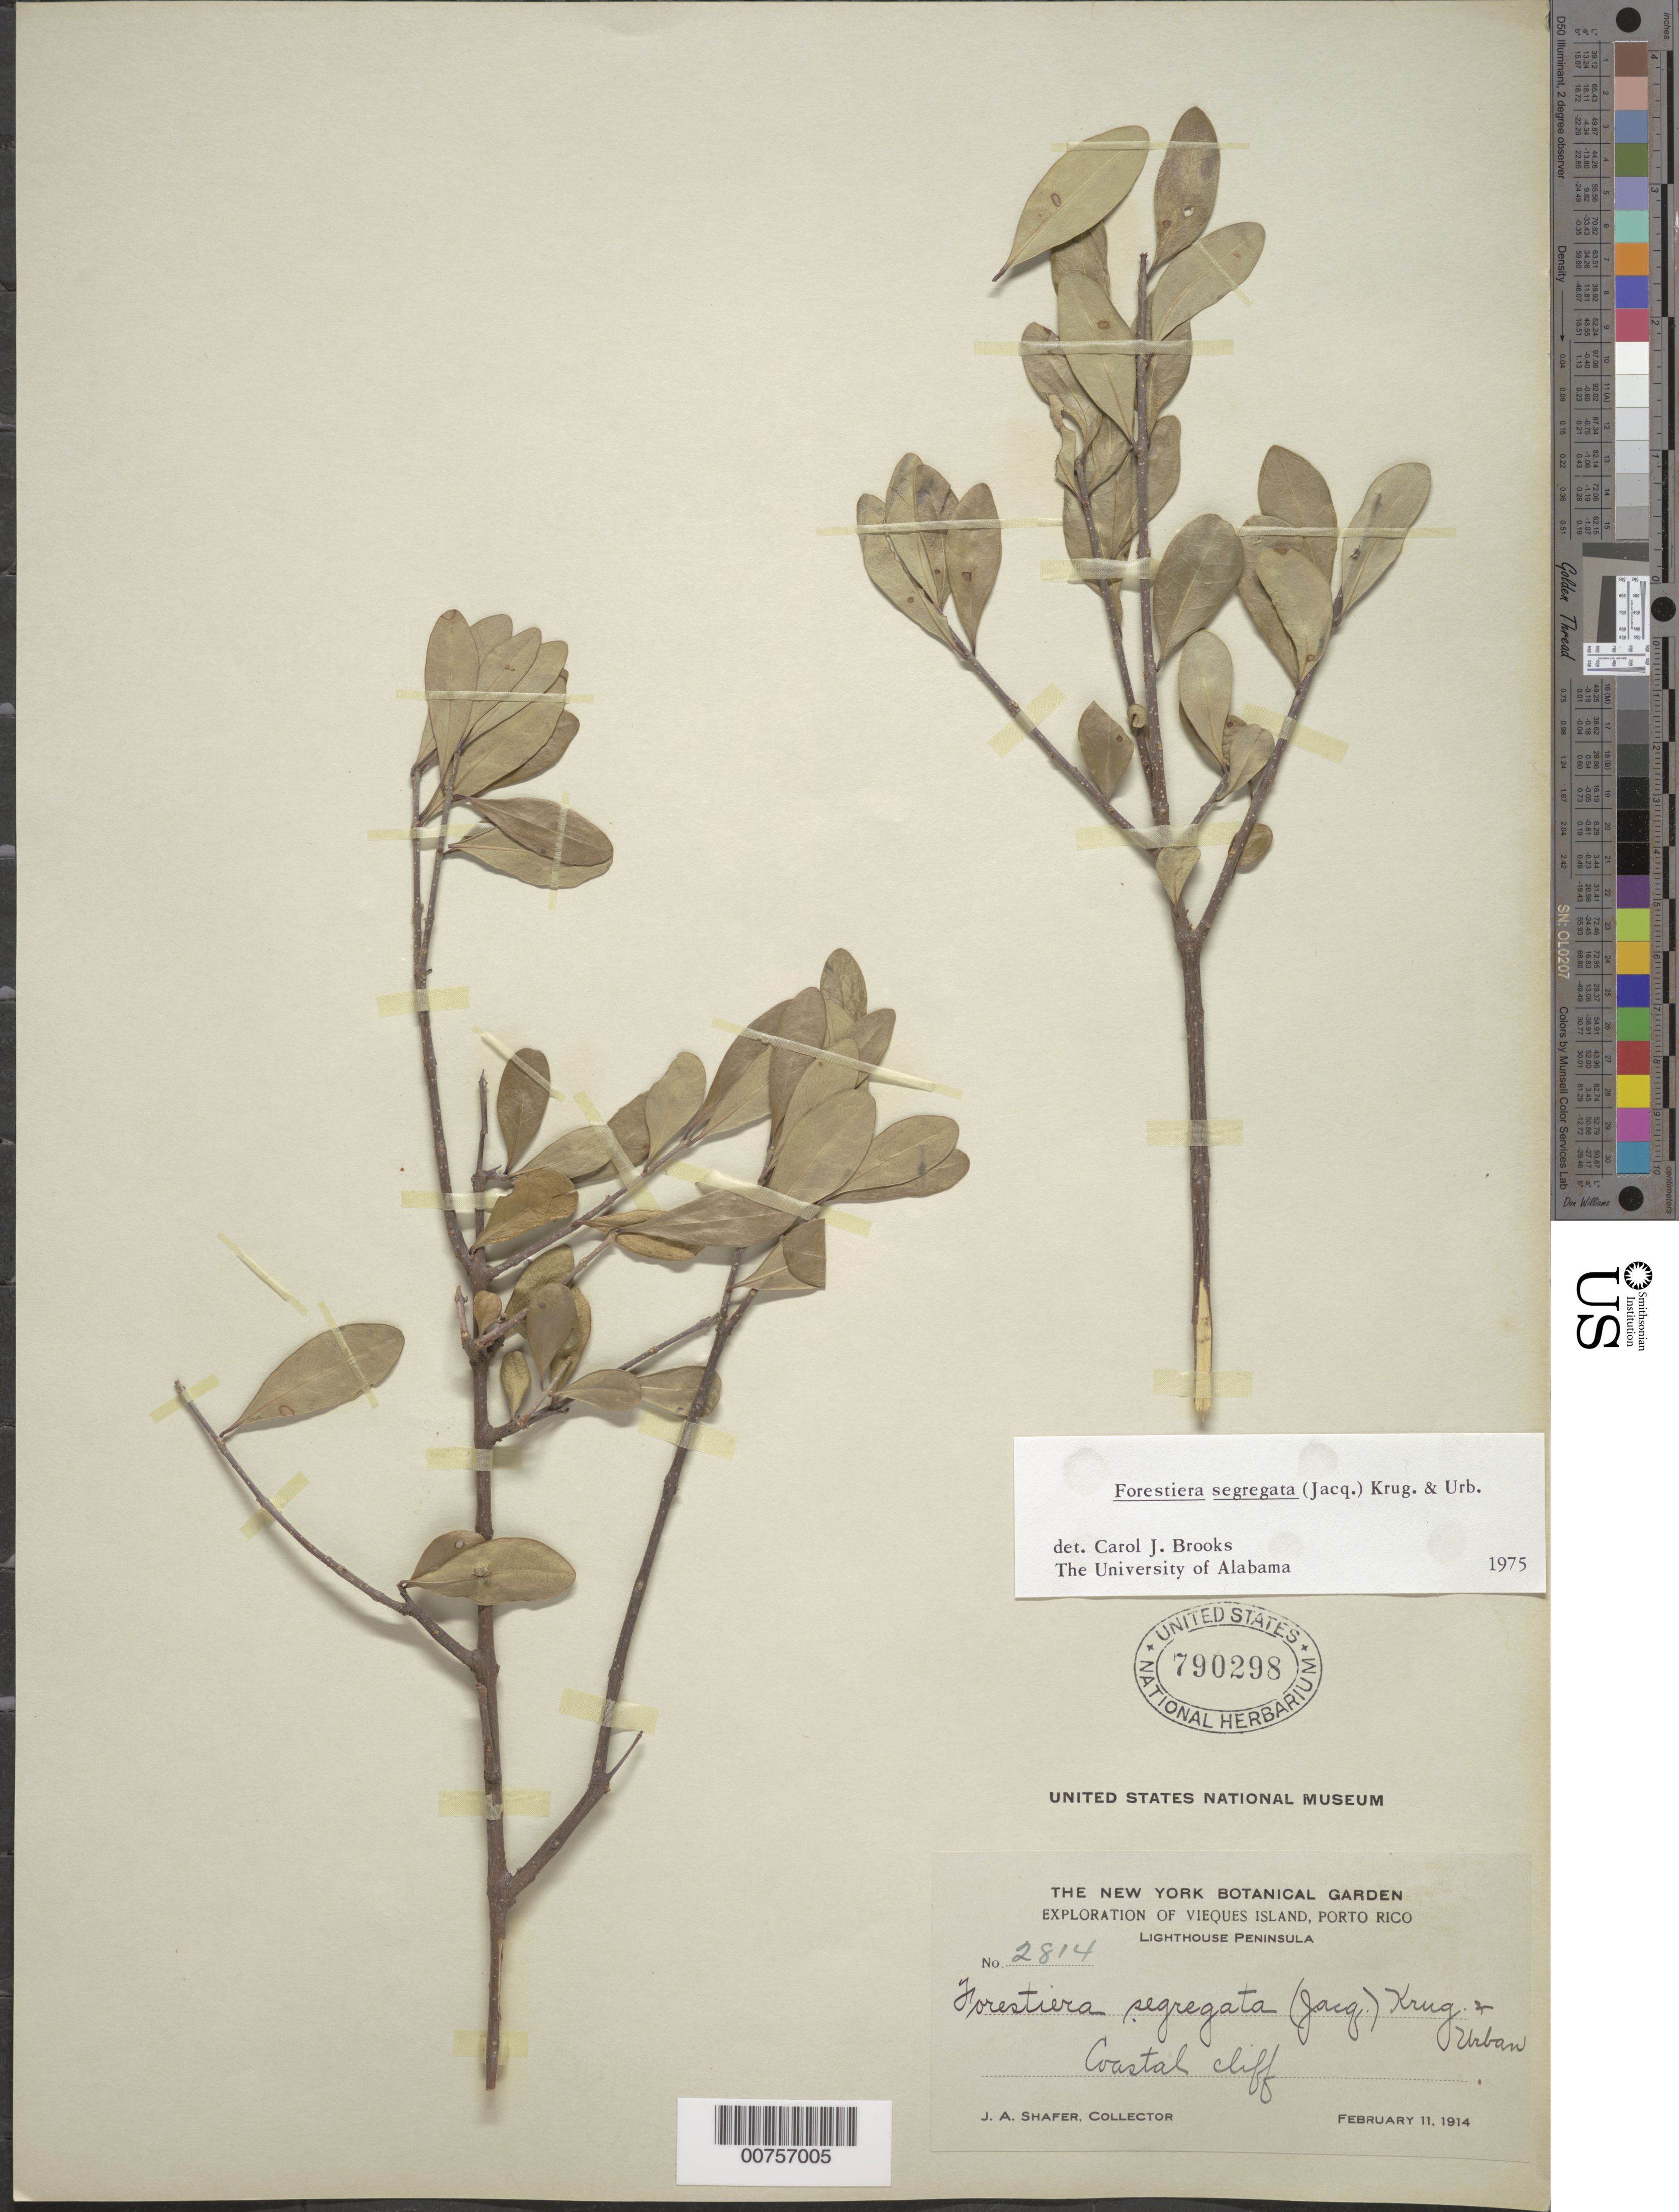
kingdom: Plantae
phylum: Tracheophyta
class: Magnoliopsida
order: Lamiales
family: Oleaceae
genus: Forestiera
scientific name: Forestiera segregata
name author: (Jacq.) Krug & Urb.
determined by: Brooks, Cecil J.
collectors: J. A. Shafer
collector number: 2814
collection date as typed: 11 Feb 1914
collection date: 1914-02-11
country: Puerto Rico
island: Vieques I.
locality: Lighthouse Peninsula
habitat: Coastal cliff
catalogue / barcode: US 790298